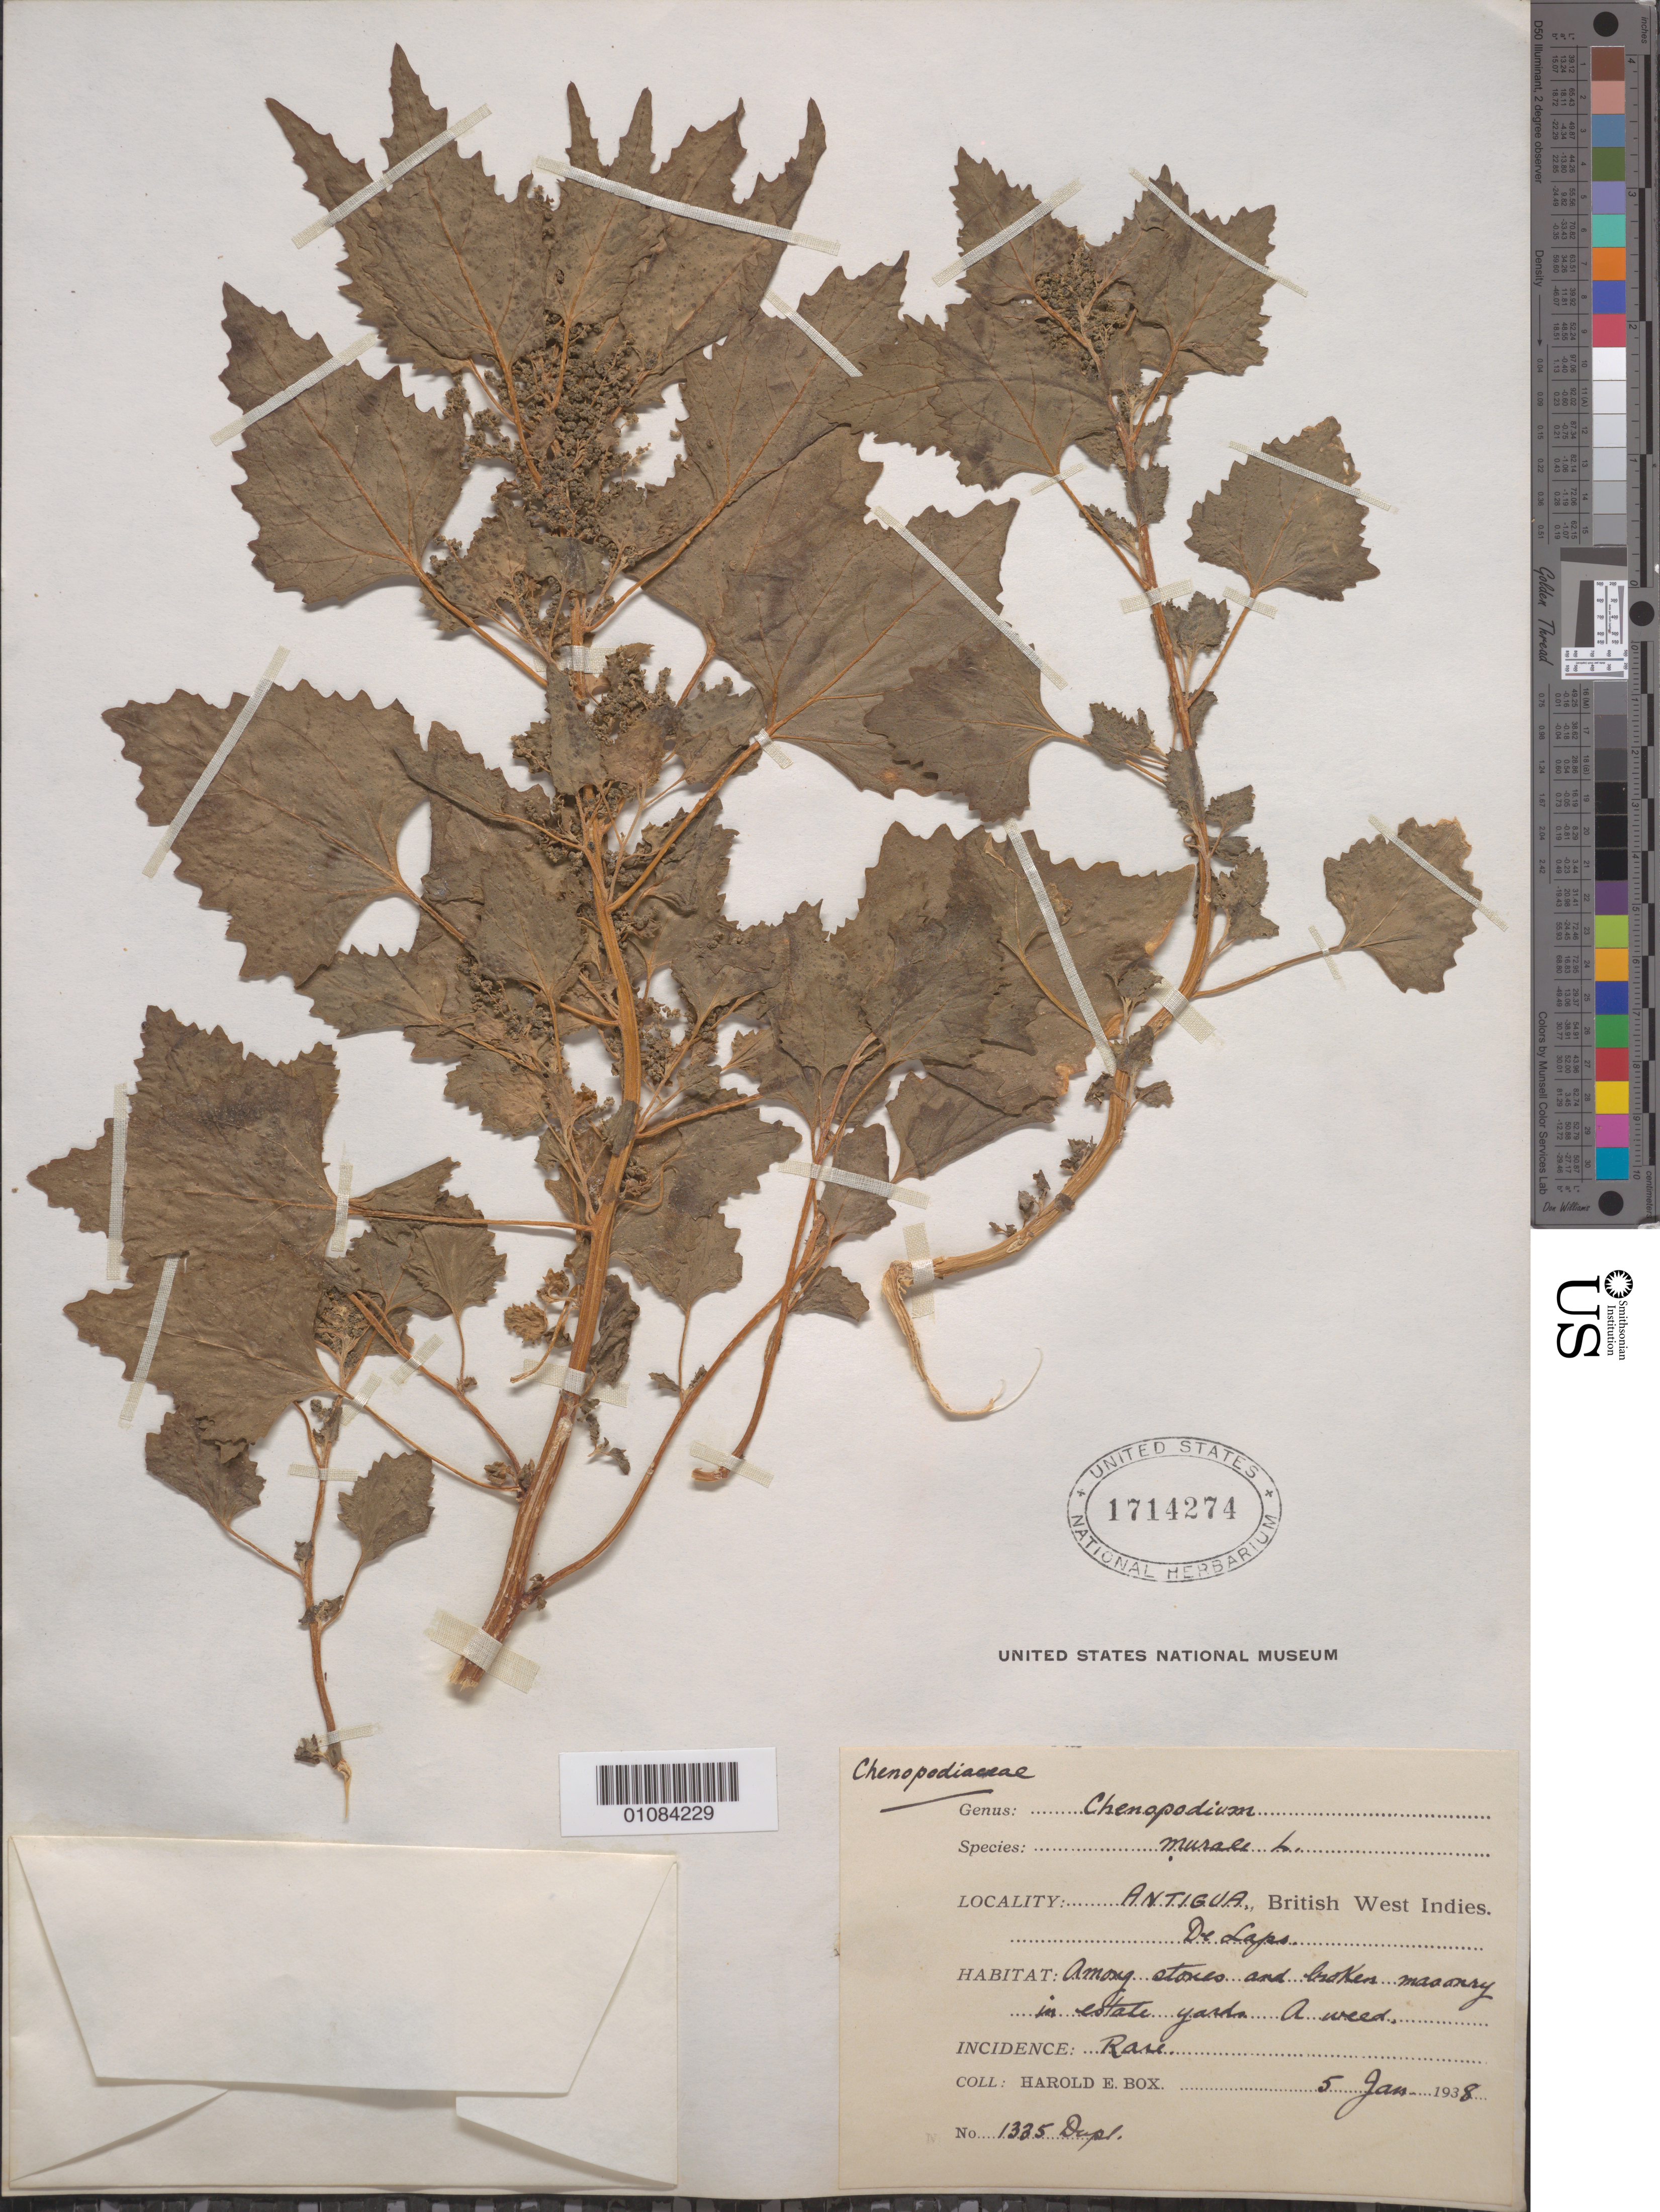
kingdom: Plantae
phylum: Tracheophyta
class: Magnoliopsida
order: Caryophyllales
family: Amaranthaceae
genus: Chenopodium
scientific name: Chenopodium murale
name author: L.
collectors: H. E. Box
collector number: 1335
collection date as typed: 05 Jan 1938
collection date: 1938-01-05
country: Antigua and Barbuda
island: Antigua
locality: De Laps.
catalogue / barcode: US 1714274